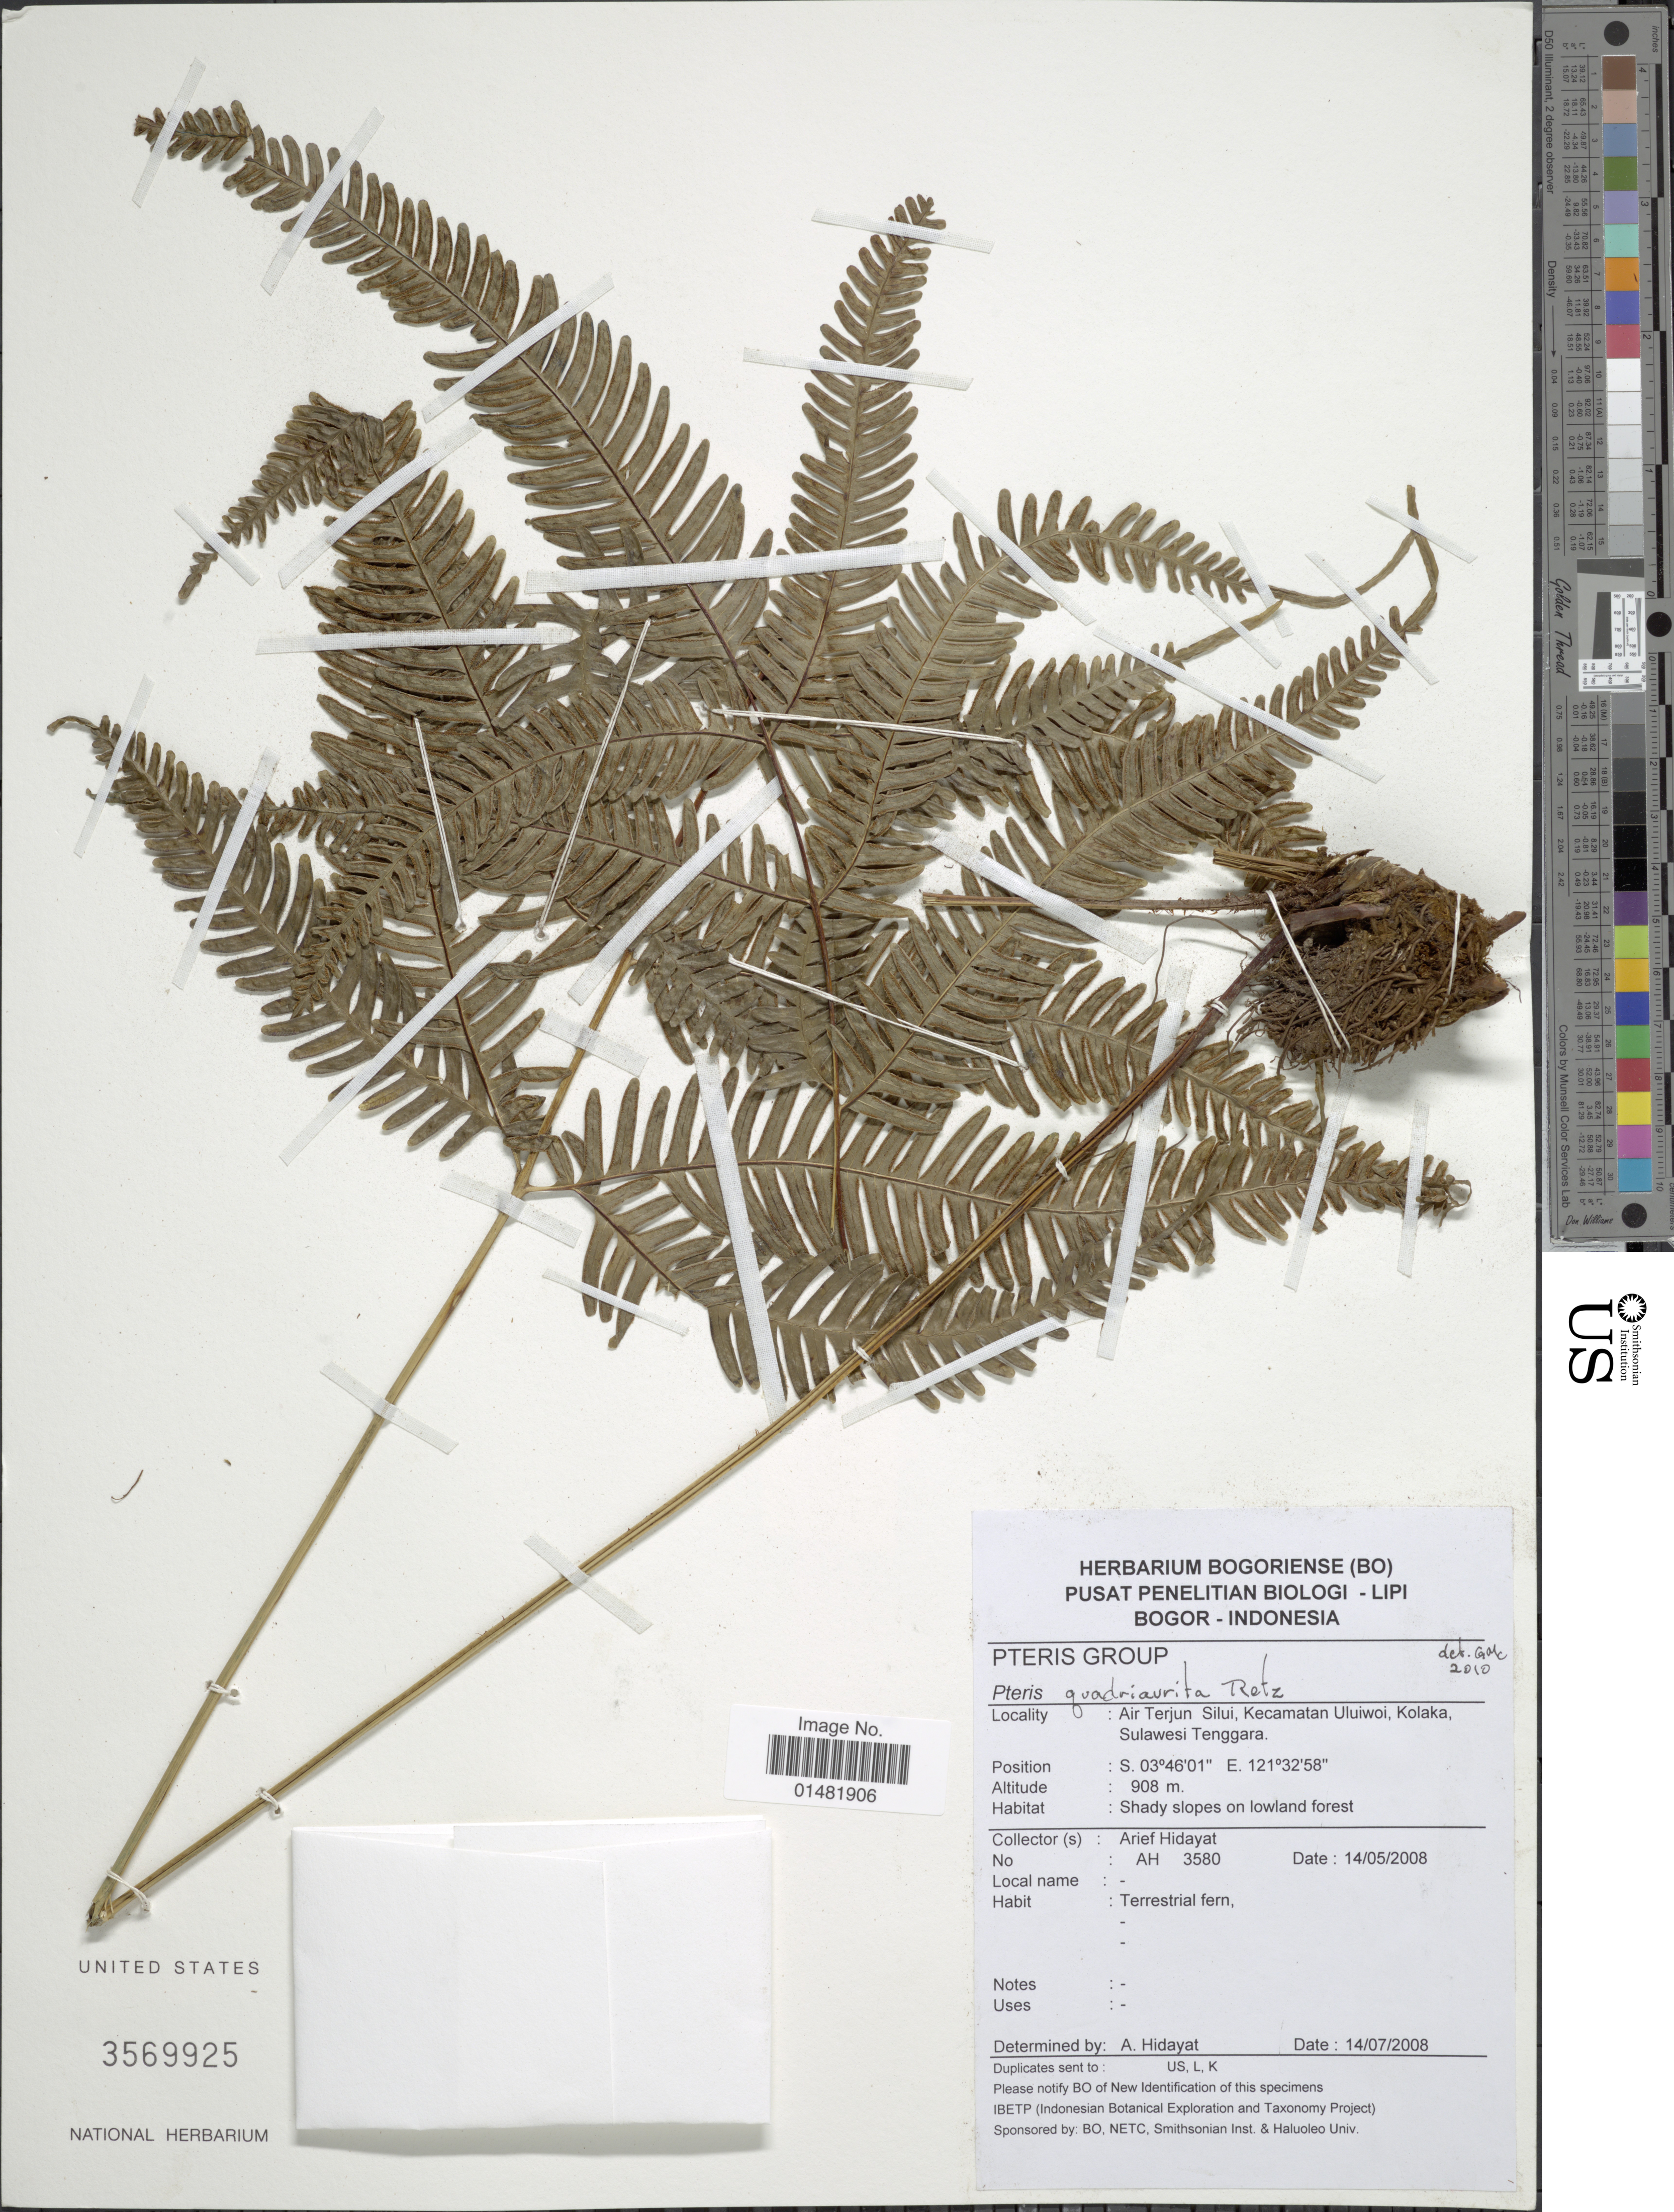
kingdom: Plantae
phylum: Tracheophyta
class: Polypodiopsida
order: Polypodiales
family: Pteridaceae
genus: Pteris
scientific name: Pteris quadriaurita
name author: Retz.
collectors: A. Hidayat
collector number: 3580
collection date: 2008-05-14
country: Indonesia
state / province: Sulawesi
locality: Air Terjun Silui, Kecamatan Uluiwoi, Kolaka, Sulawesi Tenggara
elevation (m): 908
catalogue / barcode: US 3569925